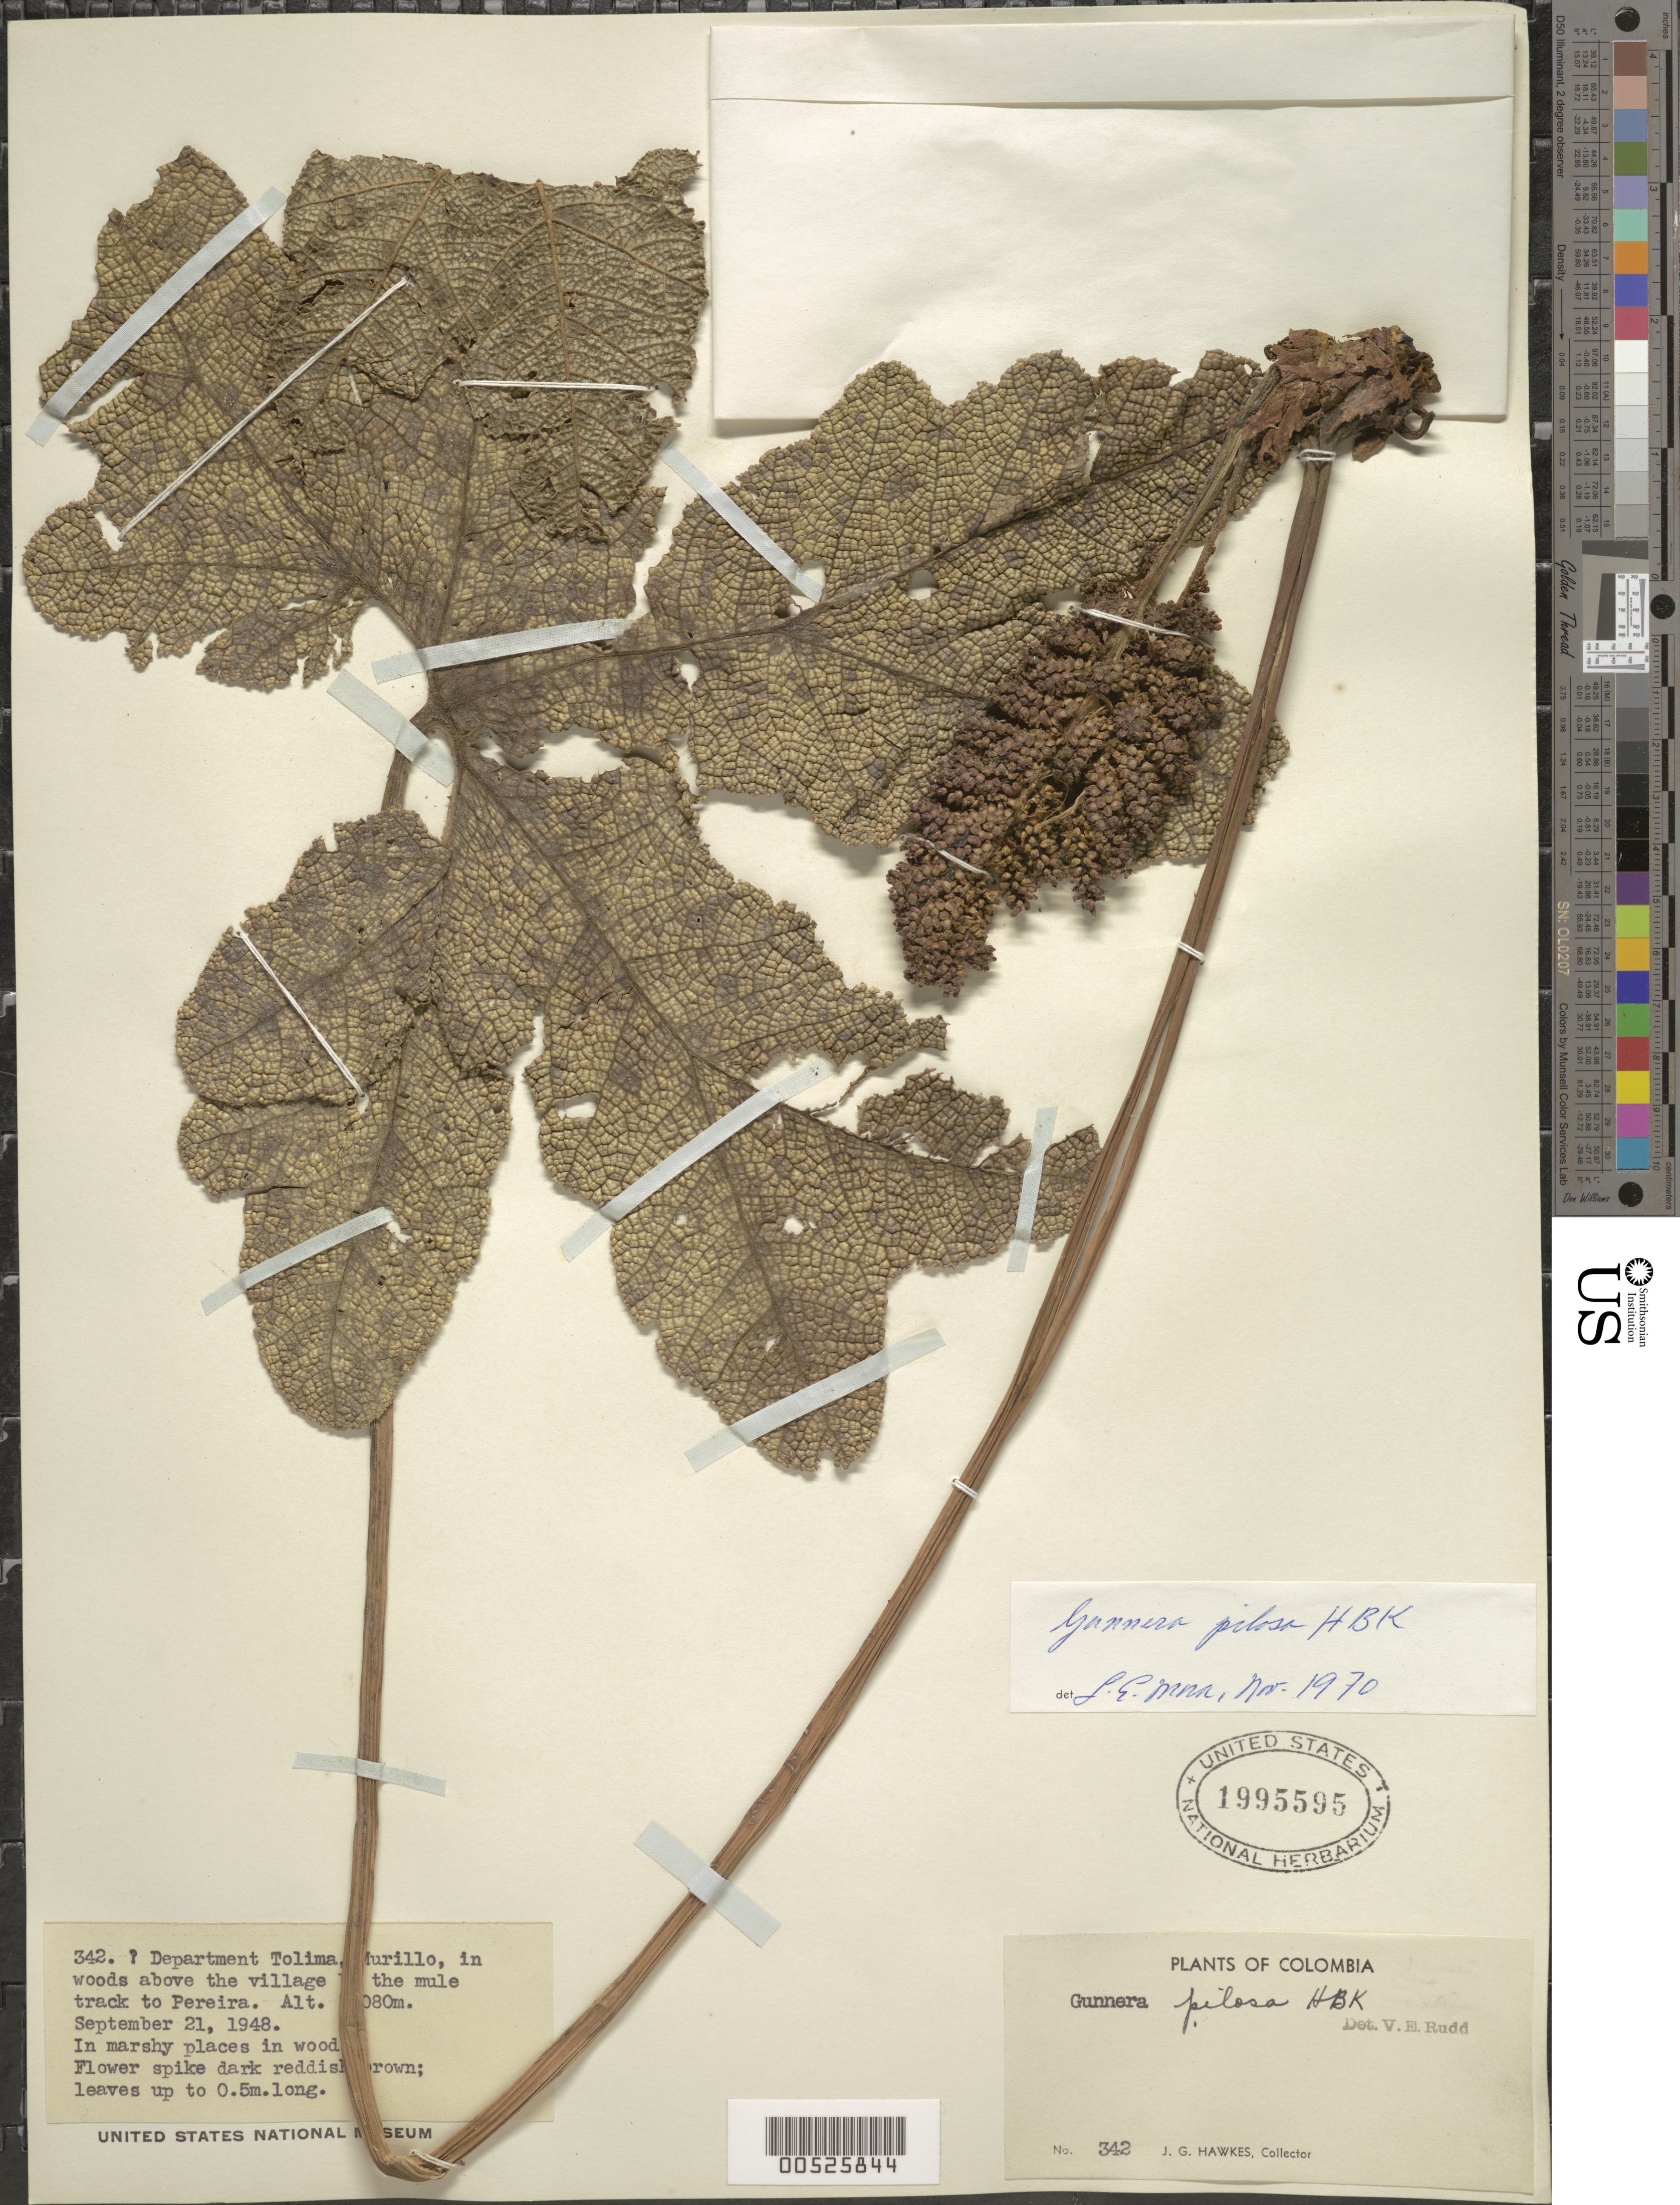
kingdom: Plantae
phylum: Tracheophyta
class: Magnoliopsida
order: Gunnerales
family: Gunneraceae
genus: Gunnera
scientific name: Gunnera pilosa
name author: Kunth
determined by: Rudd, V. E.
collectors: J. Hawkes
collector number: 342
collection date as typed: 21 Sep 1948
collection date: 1948-09-21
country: Colombia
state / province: Tolima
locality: Murillo, by the mule track to Pereira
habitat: In marshy places in woods above village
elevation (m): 3080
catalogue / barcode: US 1995595